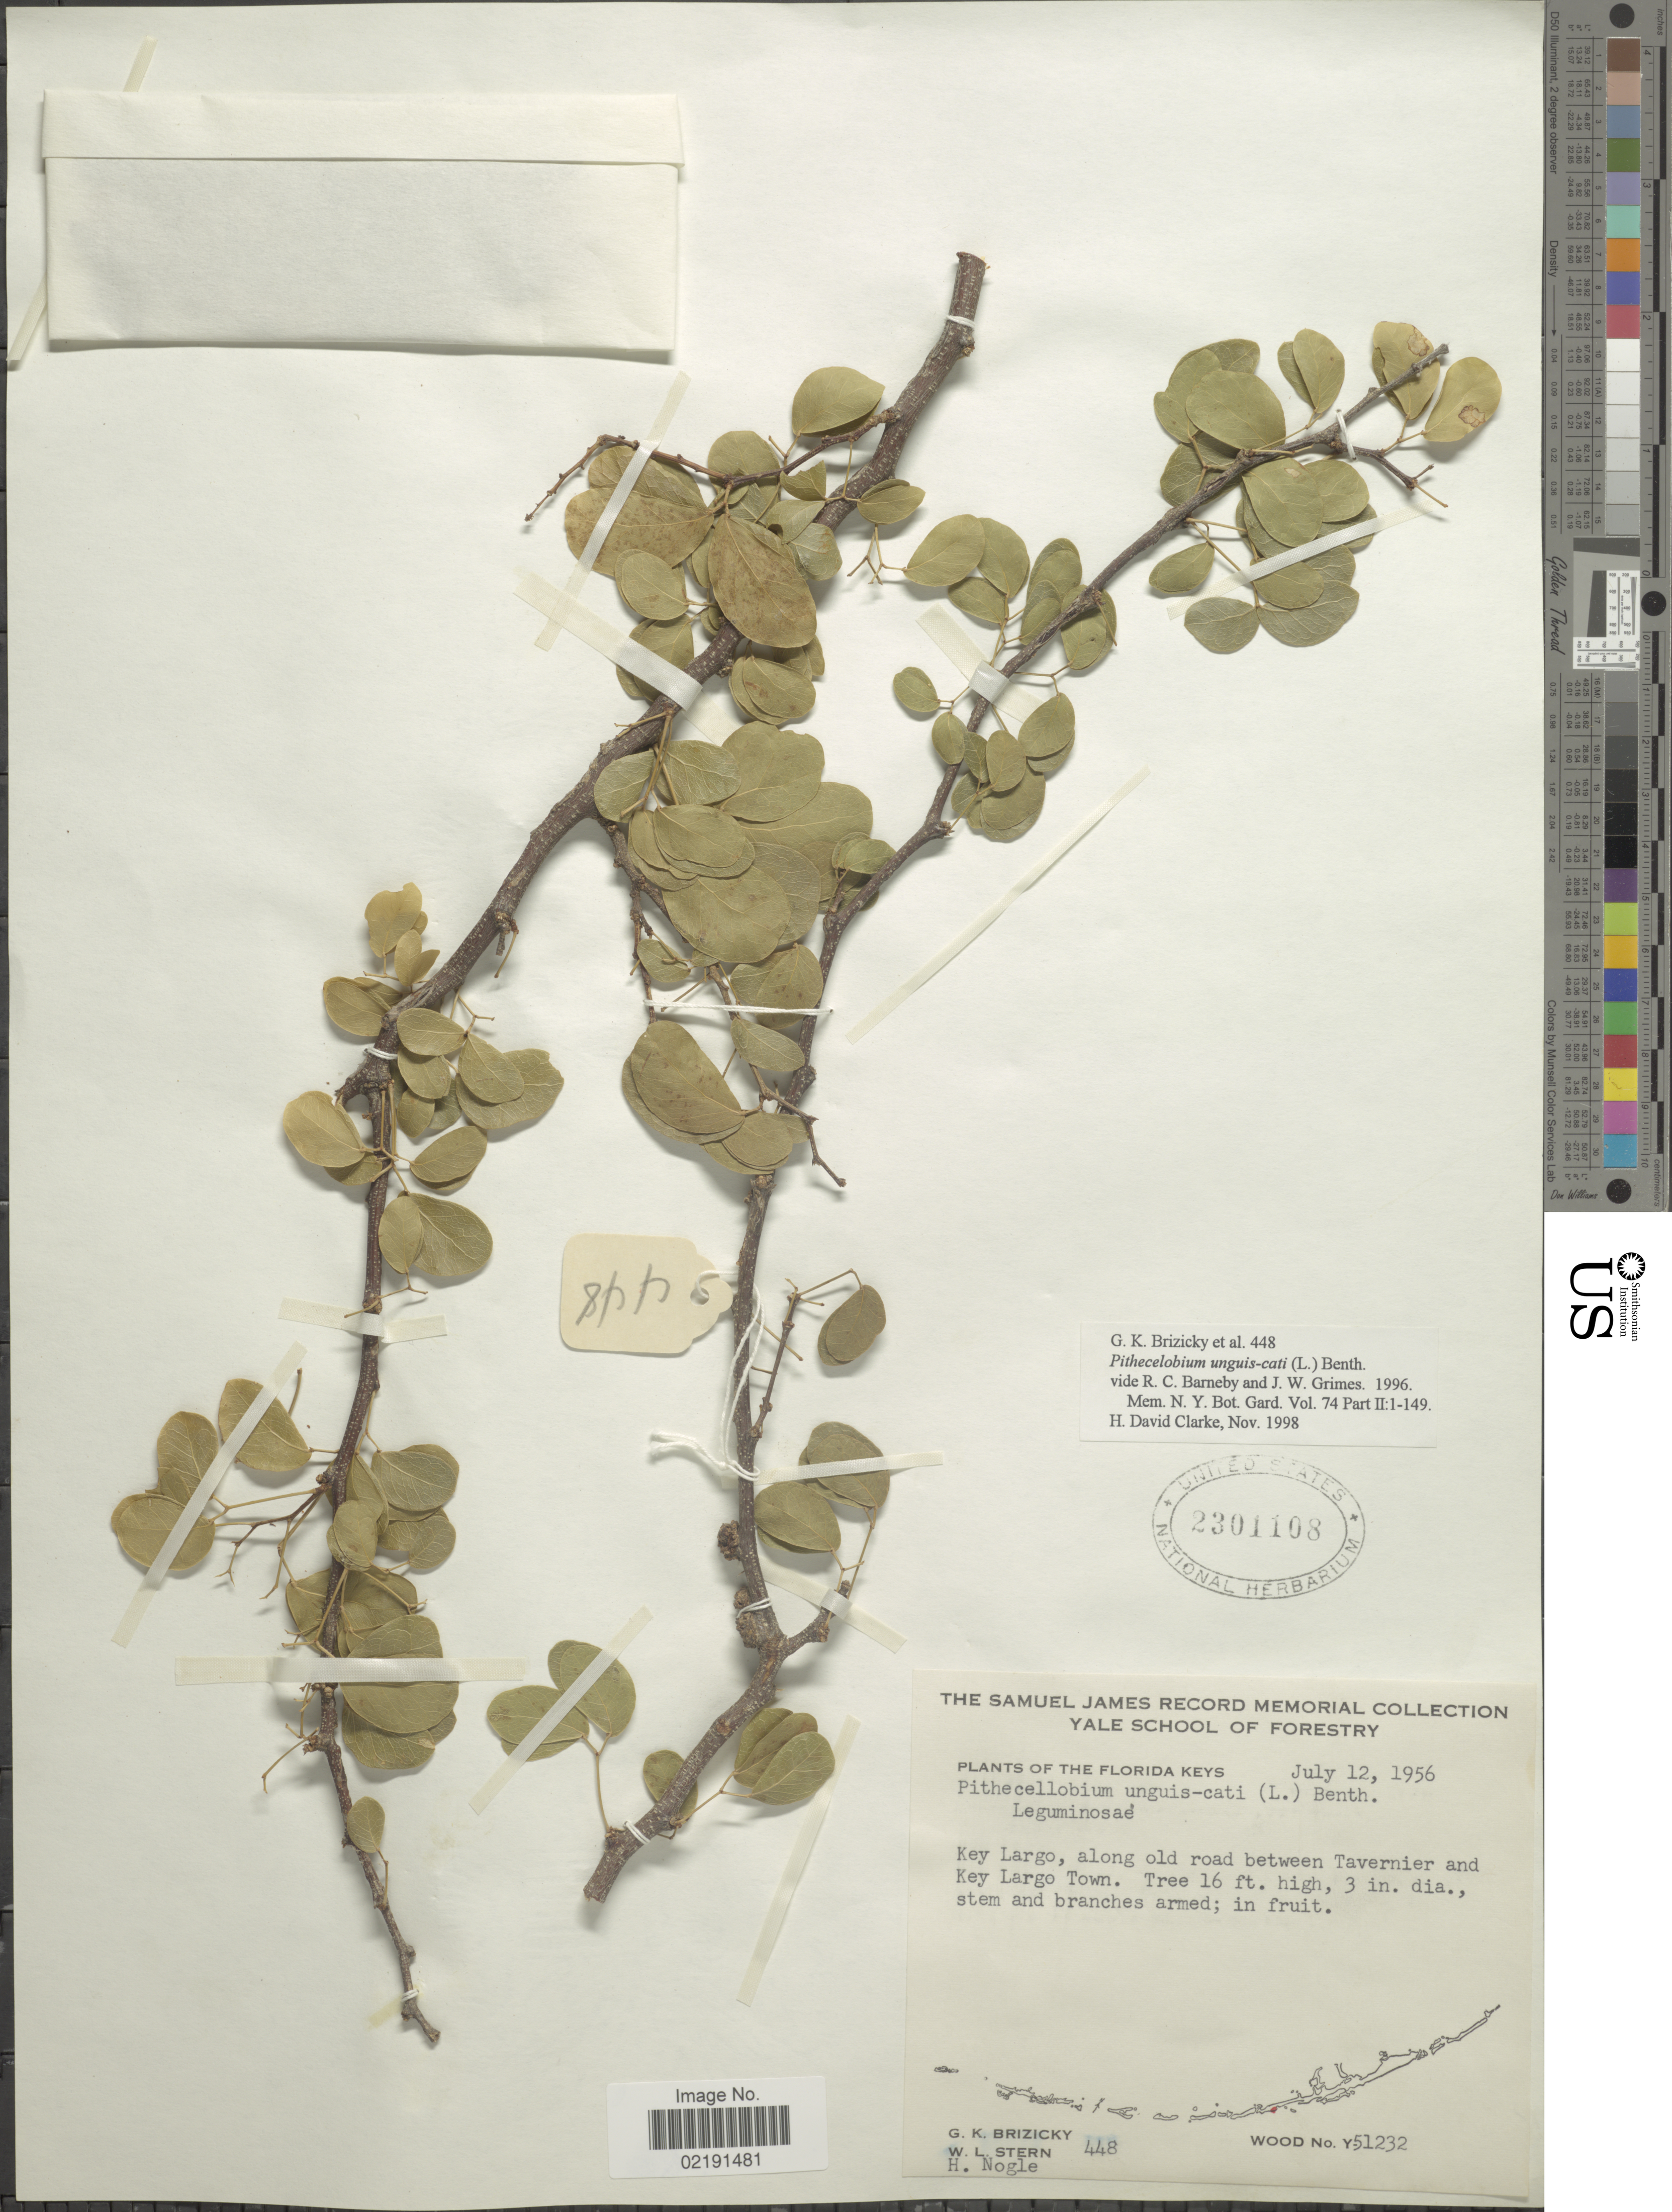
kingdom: Plantae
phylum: Tracheophyta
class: Magnoliopsida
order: Fabales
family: Fabaceae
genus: Pithecellobium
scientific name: Pithecellobium unguis-cati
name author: (L.) Benth.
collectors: G. K. Brizicky, W. L. Stern & H. Nogle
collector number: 448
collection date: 1956-07-12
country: United States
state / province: Florida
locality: Florida Keys. Key Largo, along old road between Tavernier and Key Largo Town.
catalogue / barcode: US 2301108